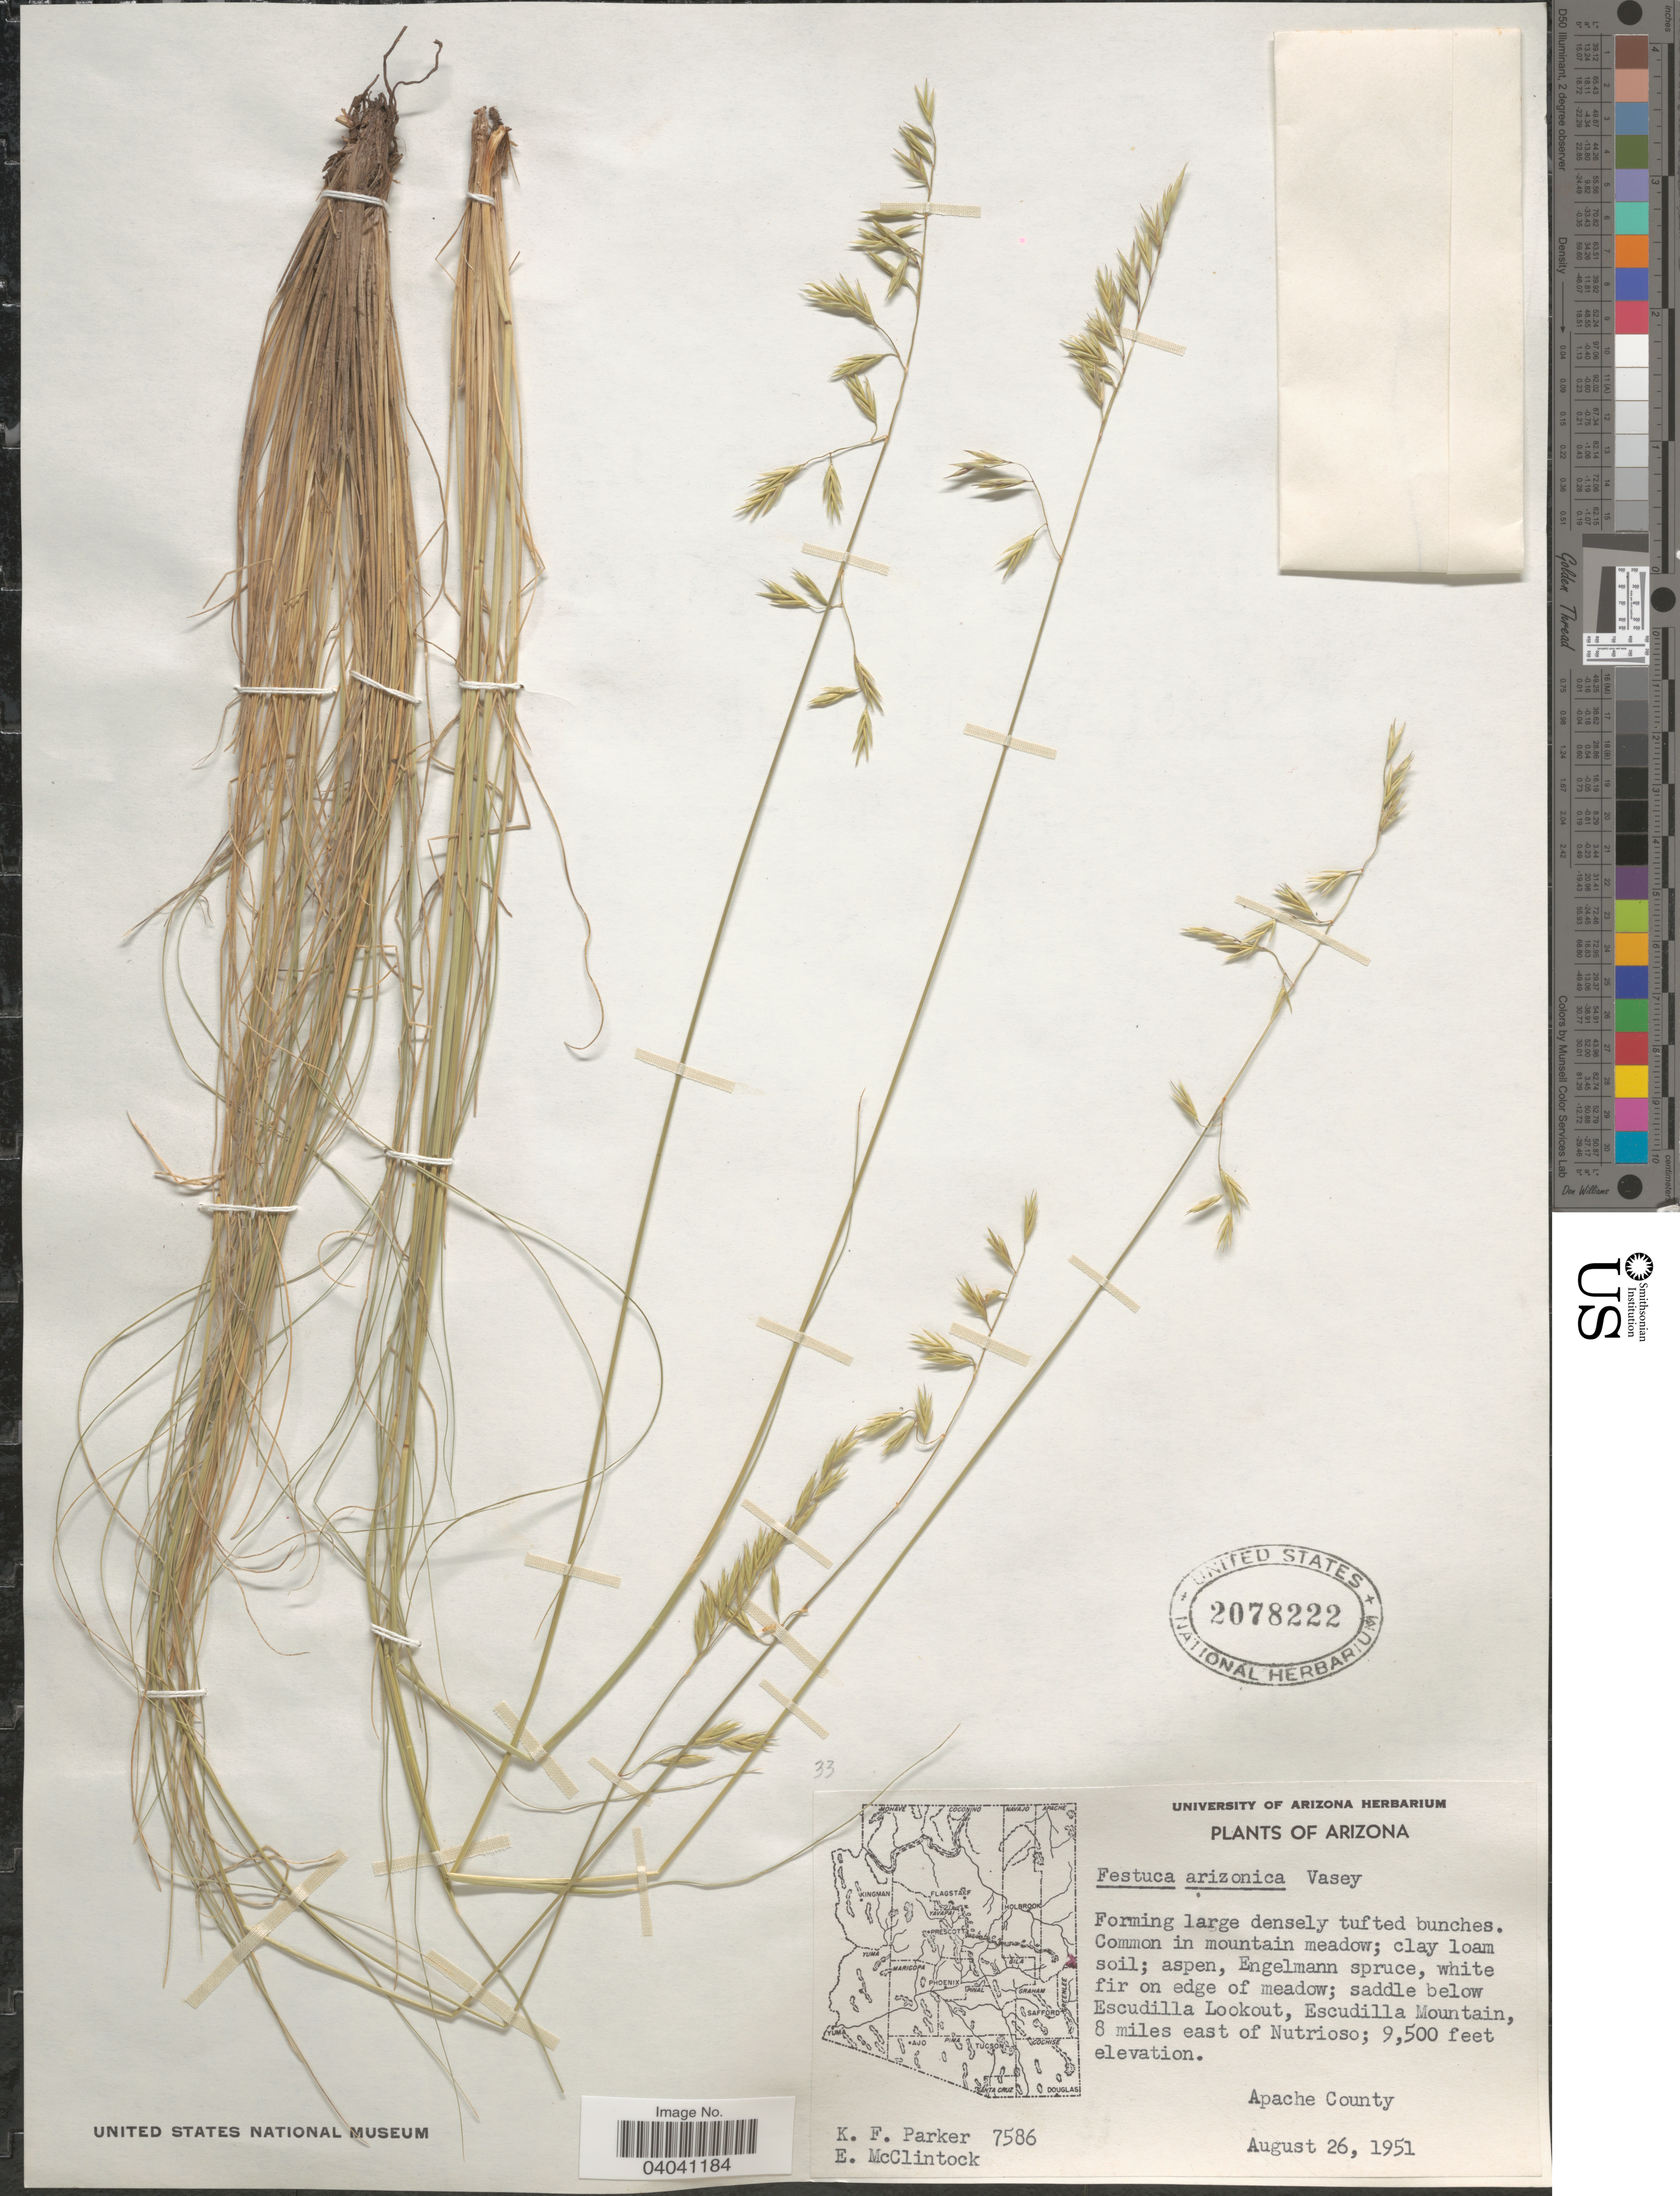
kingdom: Plantae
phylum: Tracheophyta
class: Liliopsida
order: Poales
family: Poaceae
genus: Festuca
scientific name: Festuca arizonica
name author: Vasey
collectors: K. F. Parker & E. McClintock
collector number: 7586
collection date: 1951-08-26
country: United States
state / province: Arizona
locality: Saddle below Escudilla Lookout, Escudilla Mountain, 8 miles east of Nutrioso.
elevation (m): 2896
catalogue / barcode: US 2078222